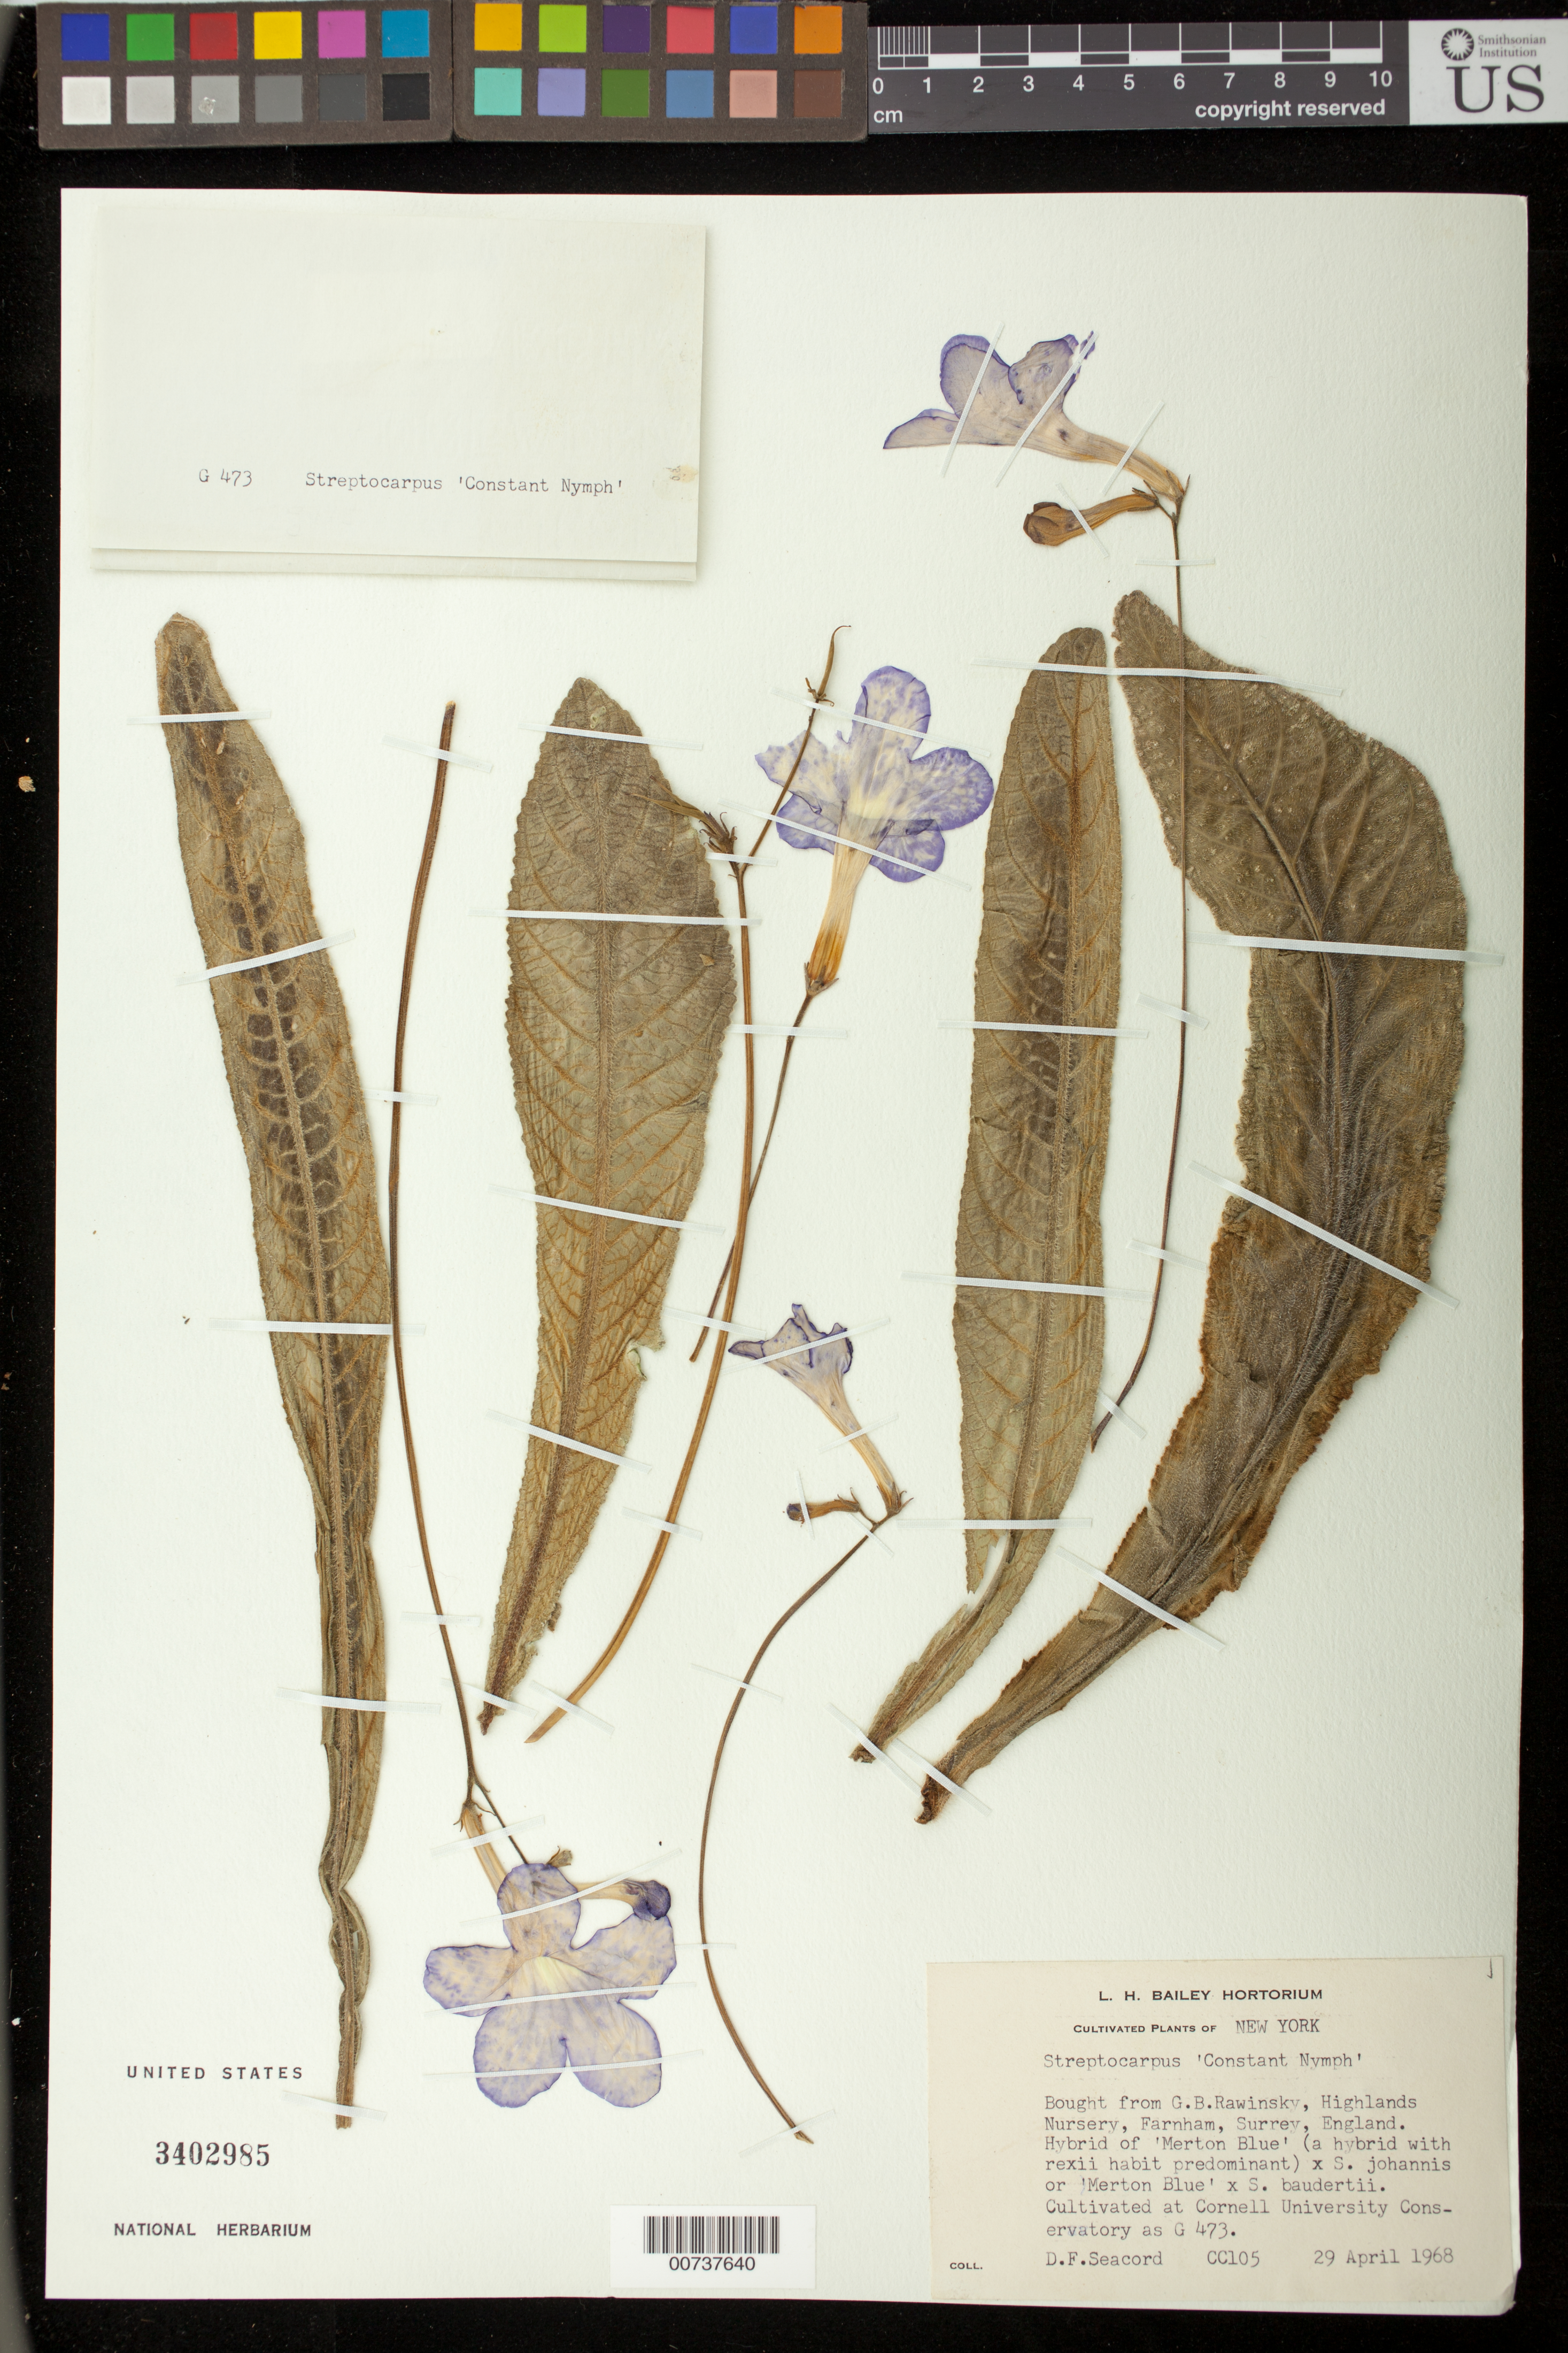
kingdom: Plantae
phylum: Tracheophyta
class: Magnoliopsida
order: Lamiales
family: Gesneriaceae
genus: Streptocarpus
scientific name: Streptocarpus 'Constant Nymph'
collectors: D. Seacord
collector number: CC 105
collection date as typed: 29 Apr 1968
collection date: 1968-04-29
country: United States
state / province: New York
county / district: Tompkins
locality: Cultivated at Cornell University Conservatory [Ithaca, NY]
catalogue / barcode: US 3402985